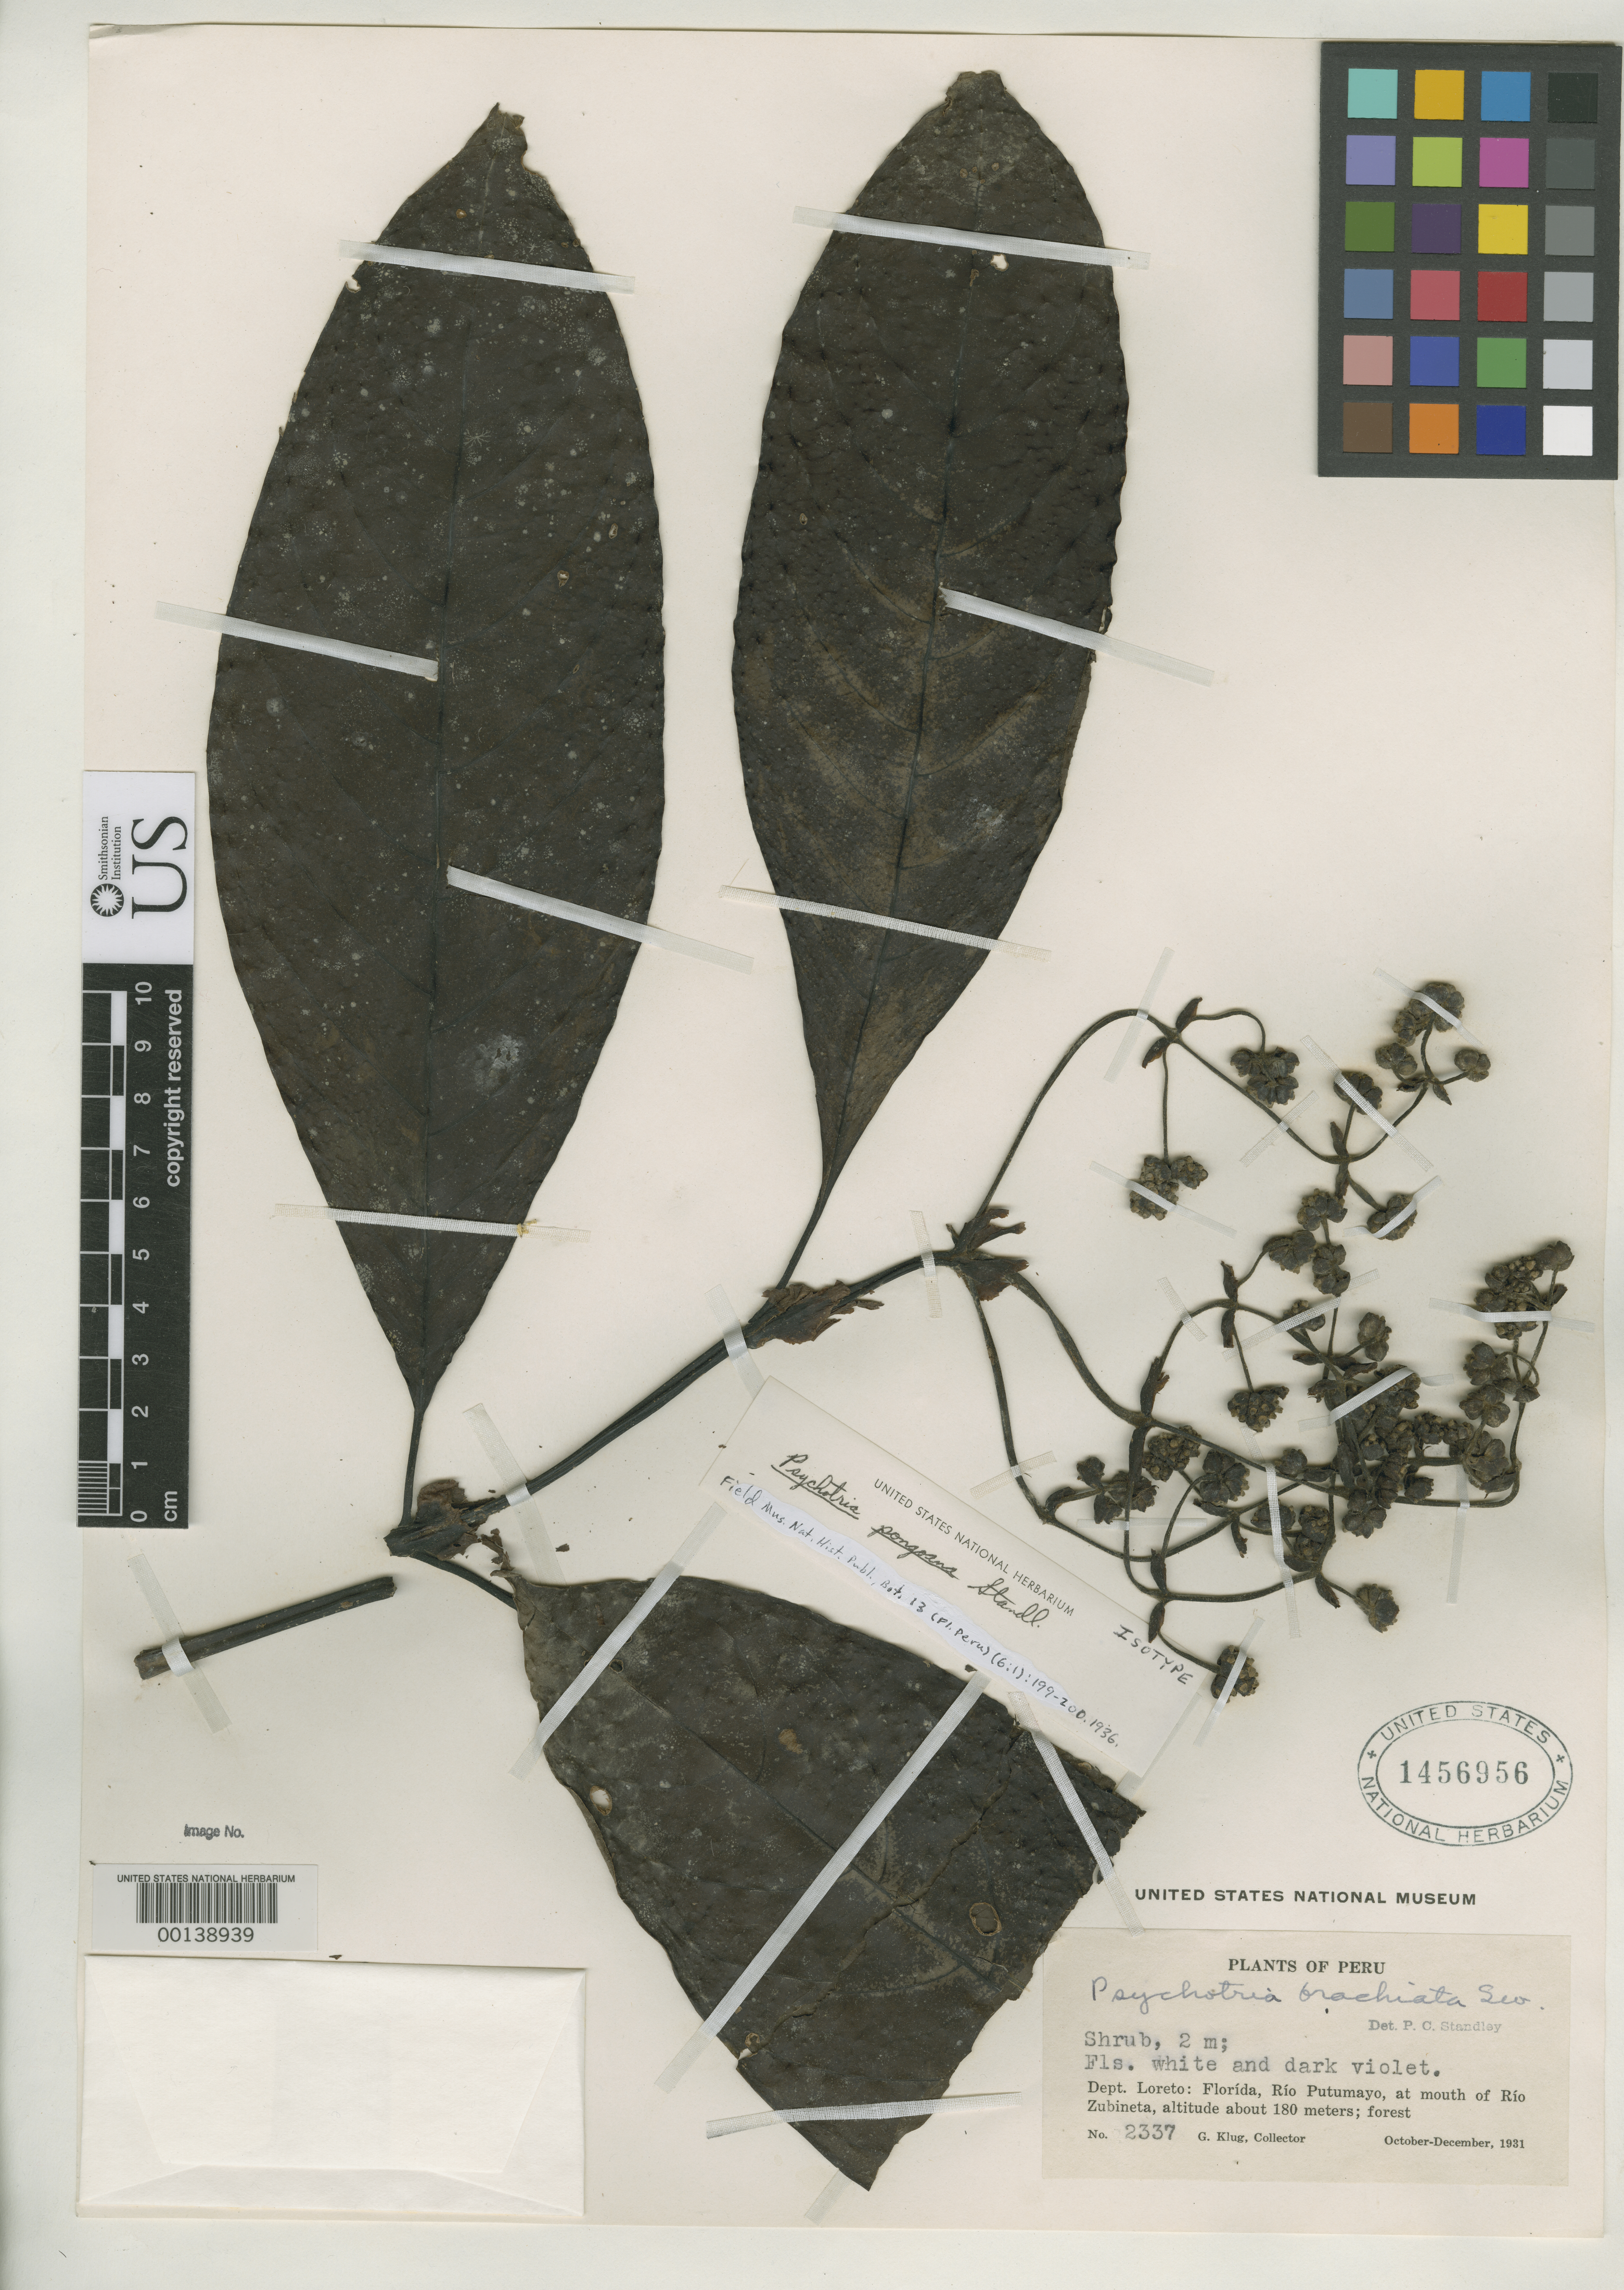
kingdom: Plantae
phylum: Tracheophyta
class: Magnoliopsida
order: Gentianales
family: Rubiaceae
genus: Psychotria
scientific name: Psychotria pongoana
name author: Standl.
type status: Isotype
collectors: G. Klug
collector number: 2337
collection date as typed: Oct 1931 to -- Dec 1931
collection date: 1931-10/1931-12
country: Peru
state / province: Loreto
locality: Rio Putumayo, at mouth of Rio Zubineta.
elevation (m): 180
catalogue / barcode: US 1456956